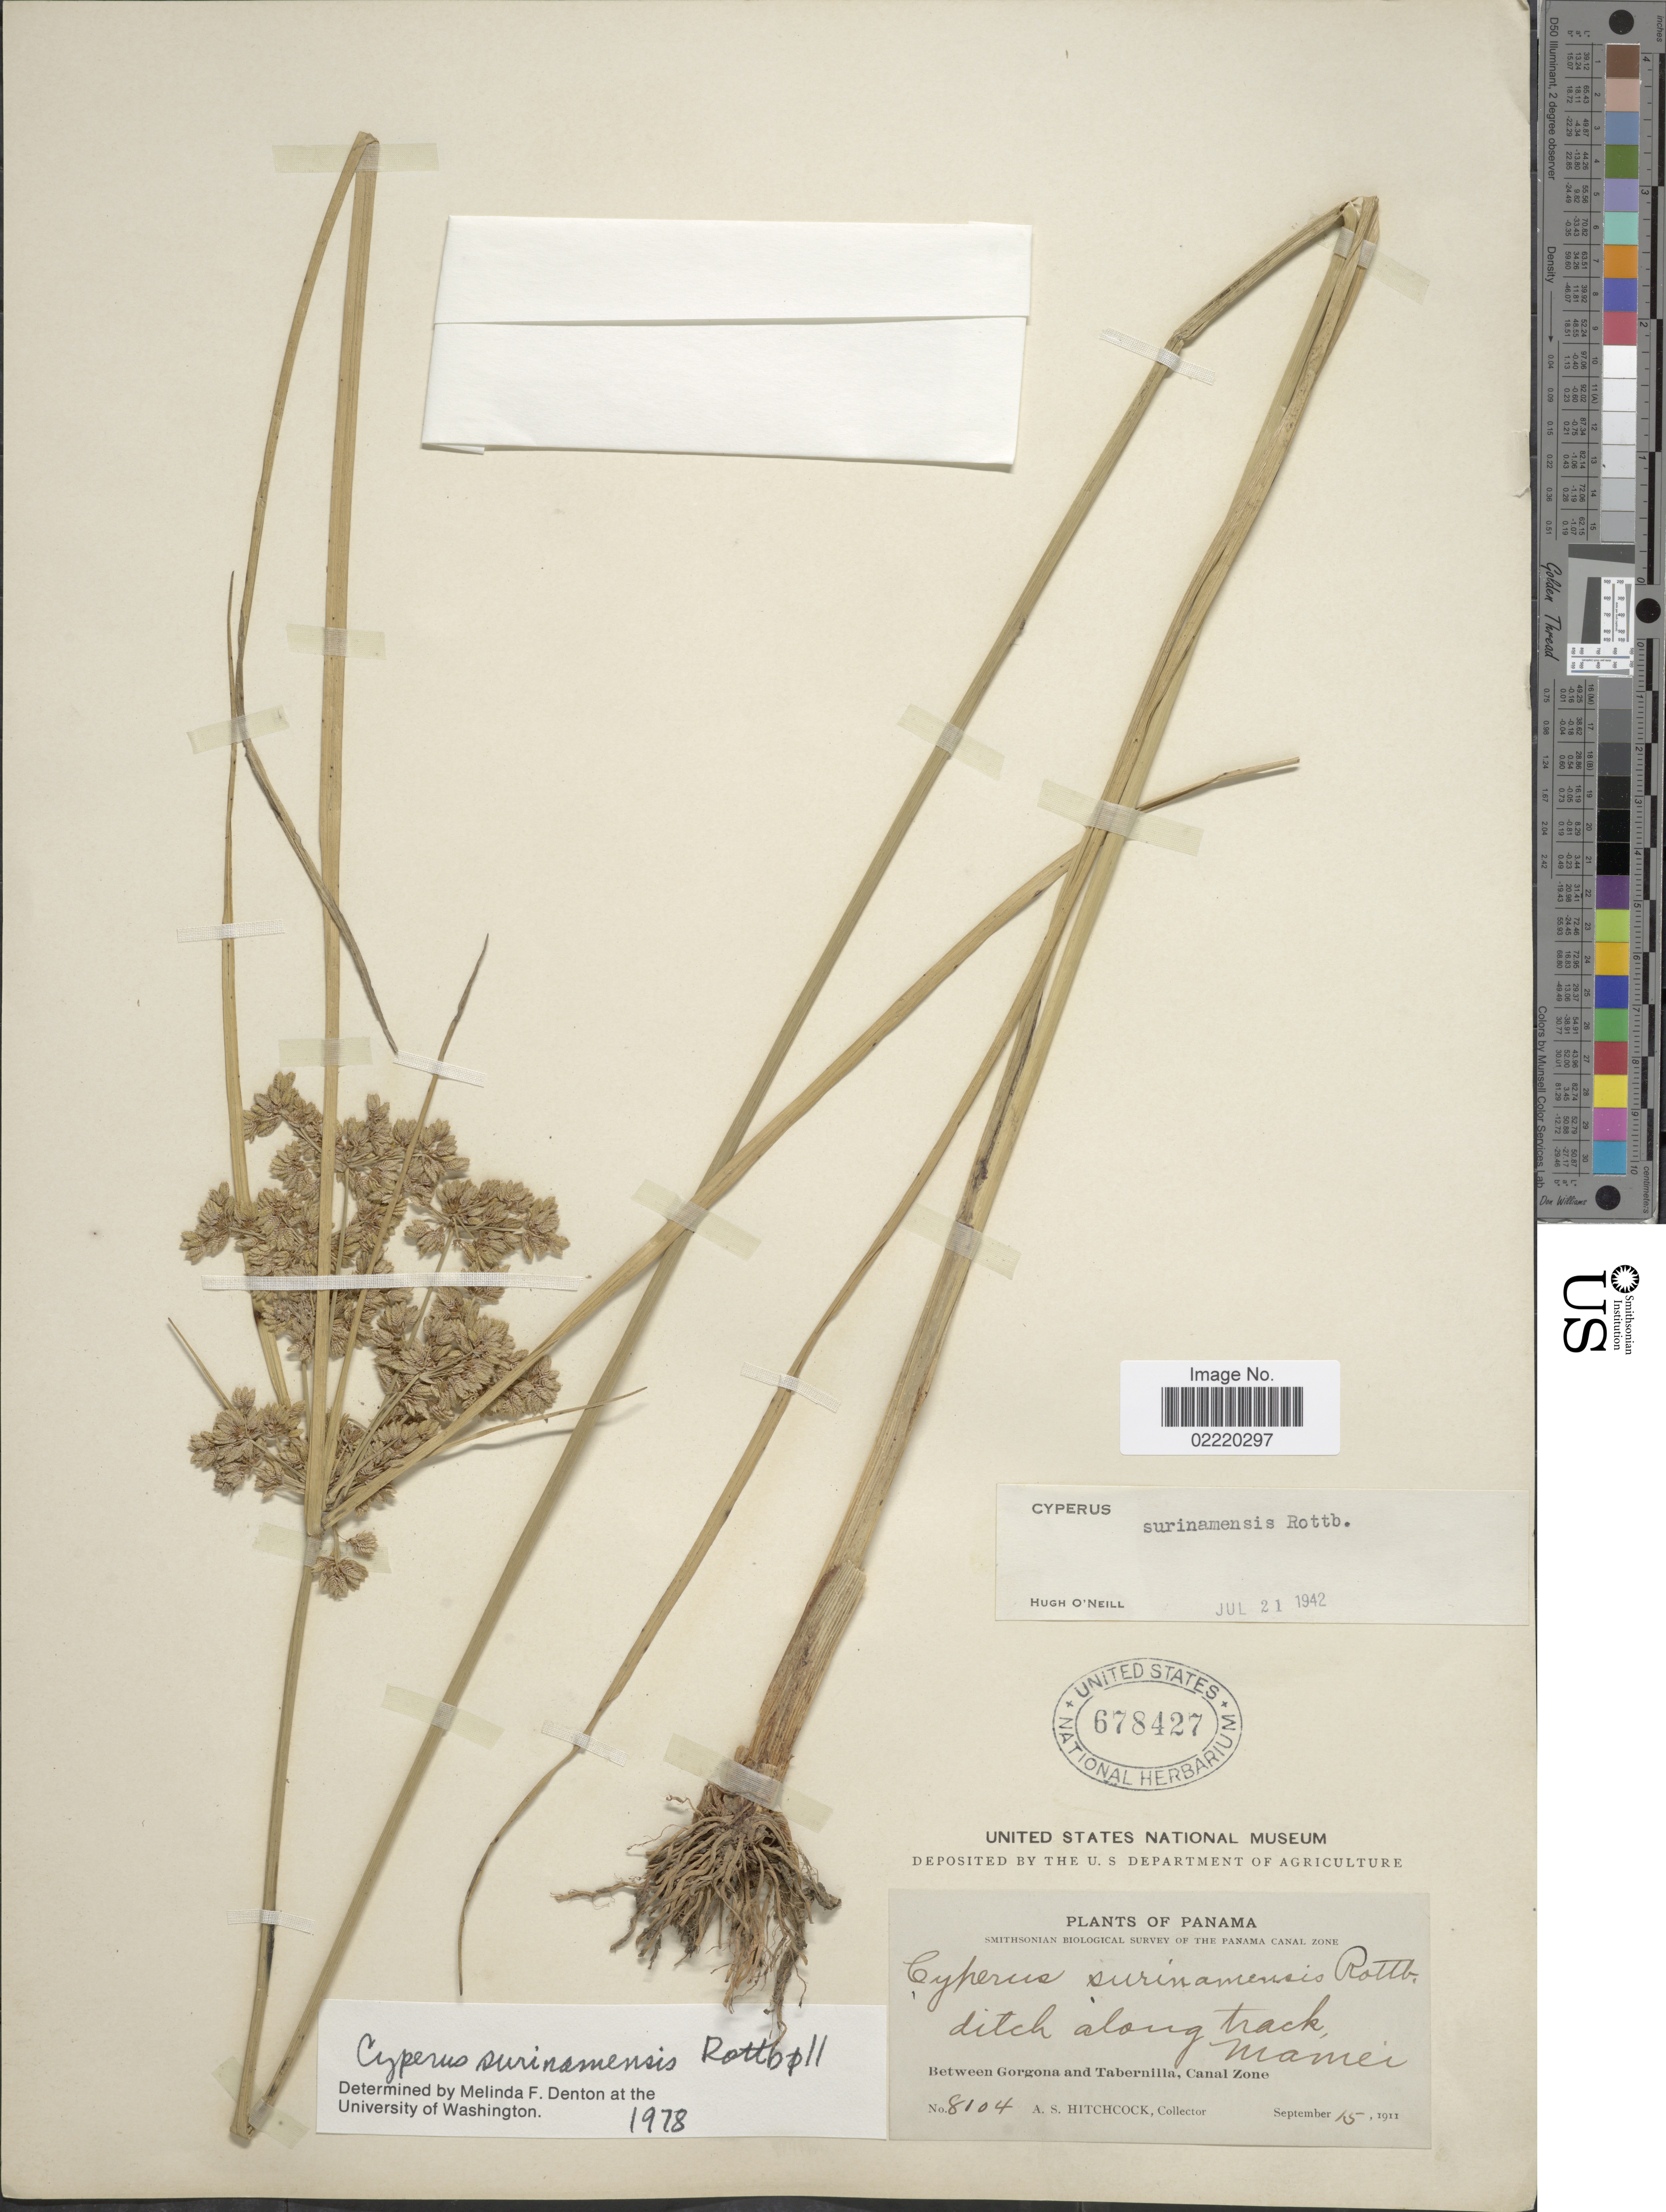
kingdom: Plantae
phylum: Tracheophyta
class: Liliopsida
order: Poales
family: Cyperaceae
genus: Cyperus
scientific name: Cyperus surinamensis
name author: Rottb.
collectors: A. S. Hitchcock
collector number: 8104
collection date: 1911-09-15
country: Panama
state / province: Colón / Panamá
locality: Ditch along track mamei, Between Gorgona and Tabernilla, Canal Zone.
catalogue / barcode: US 678427